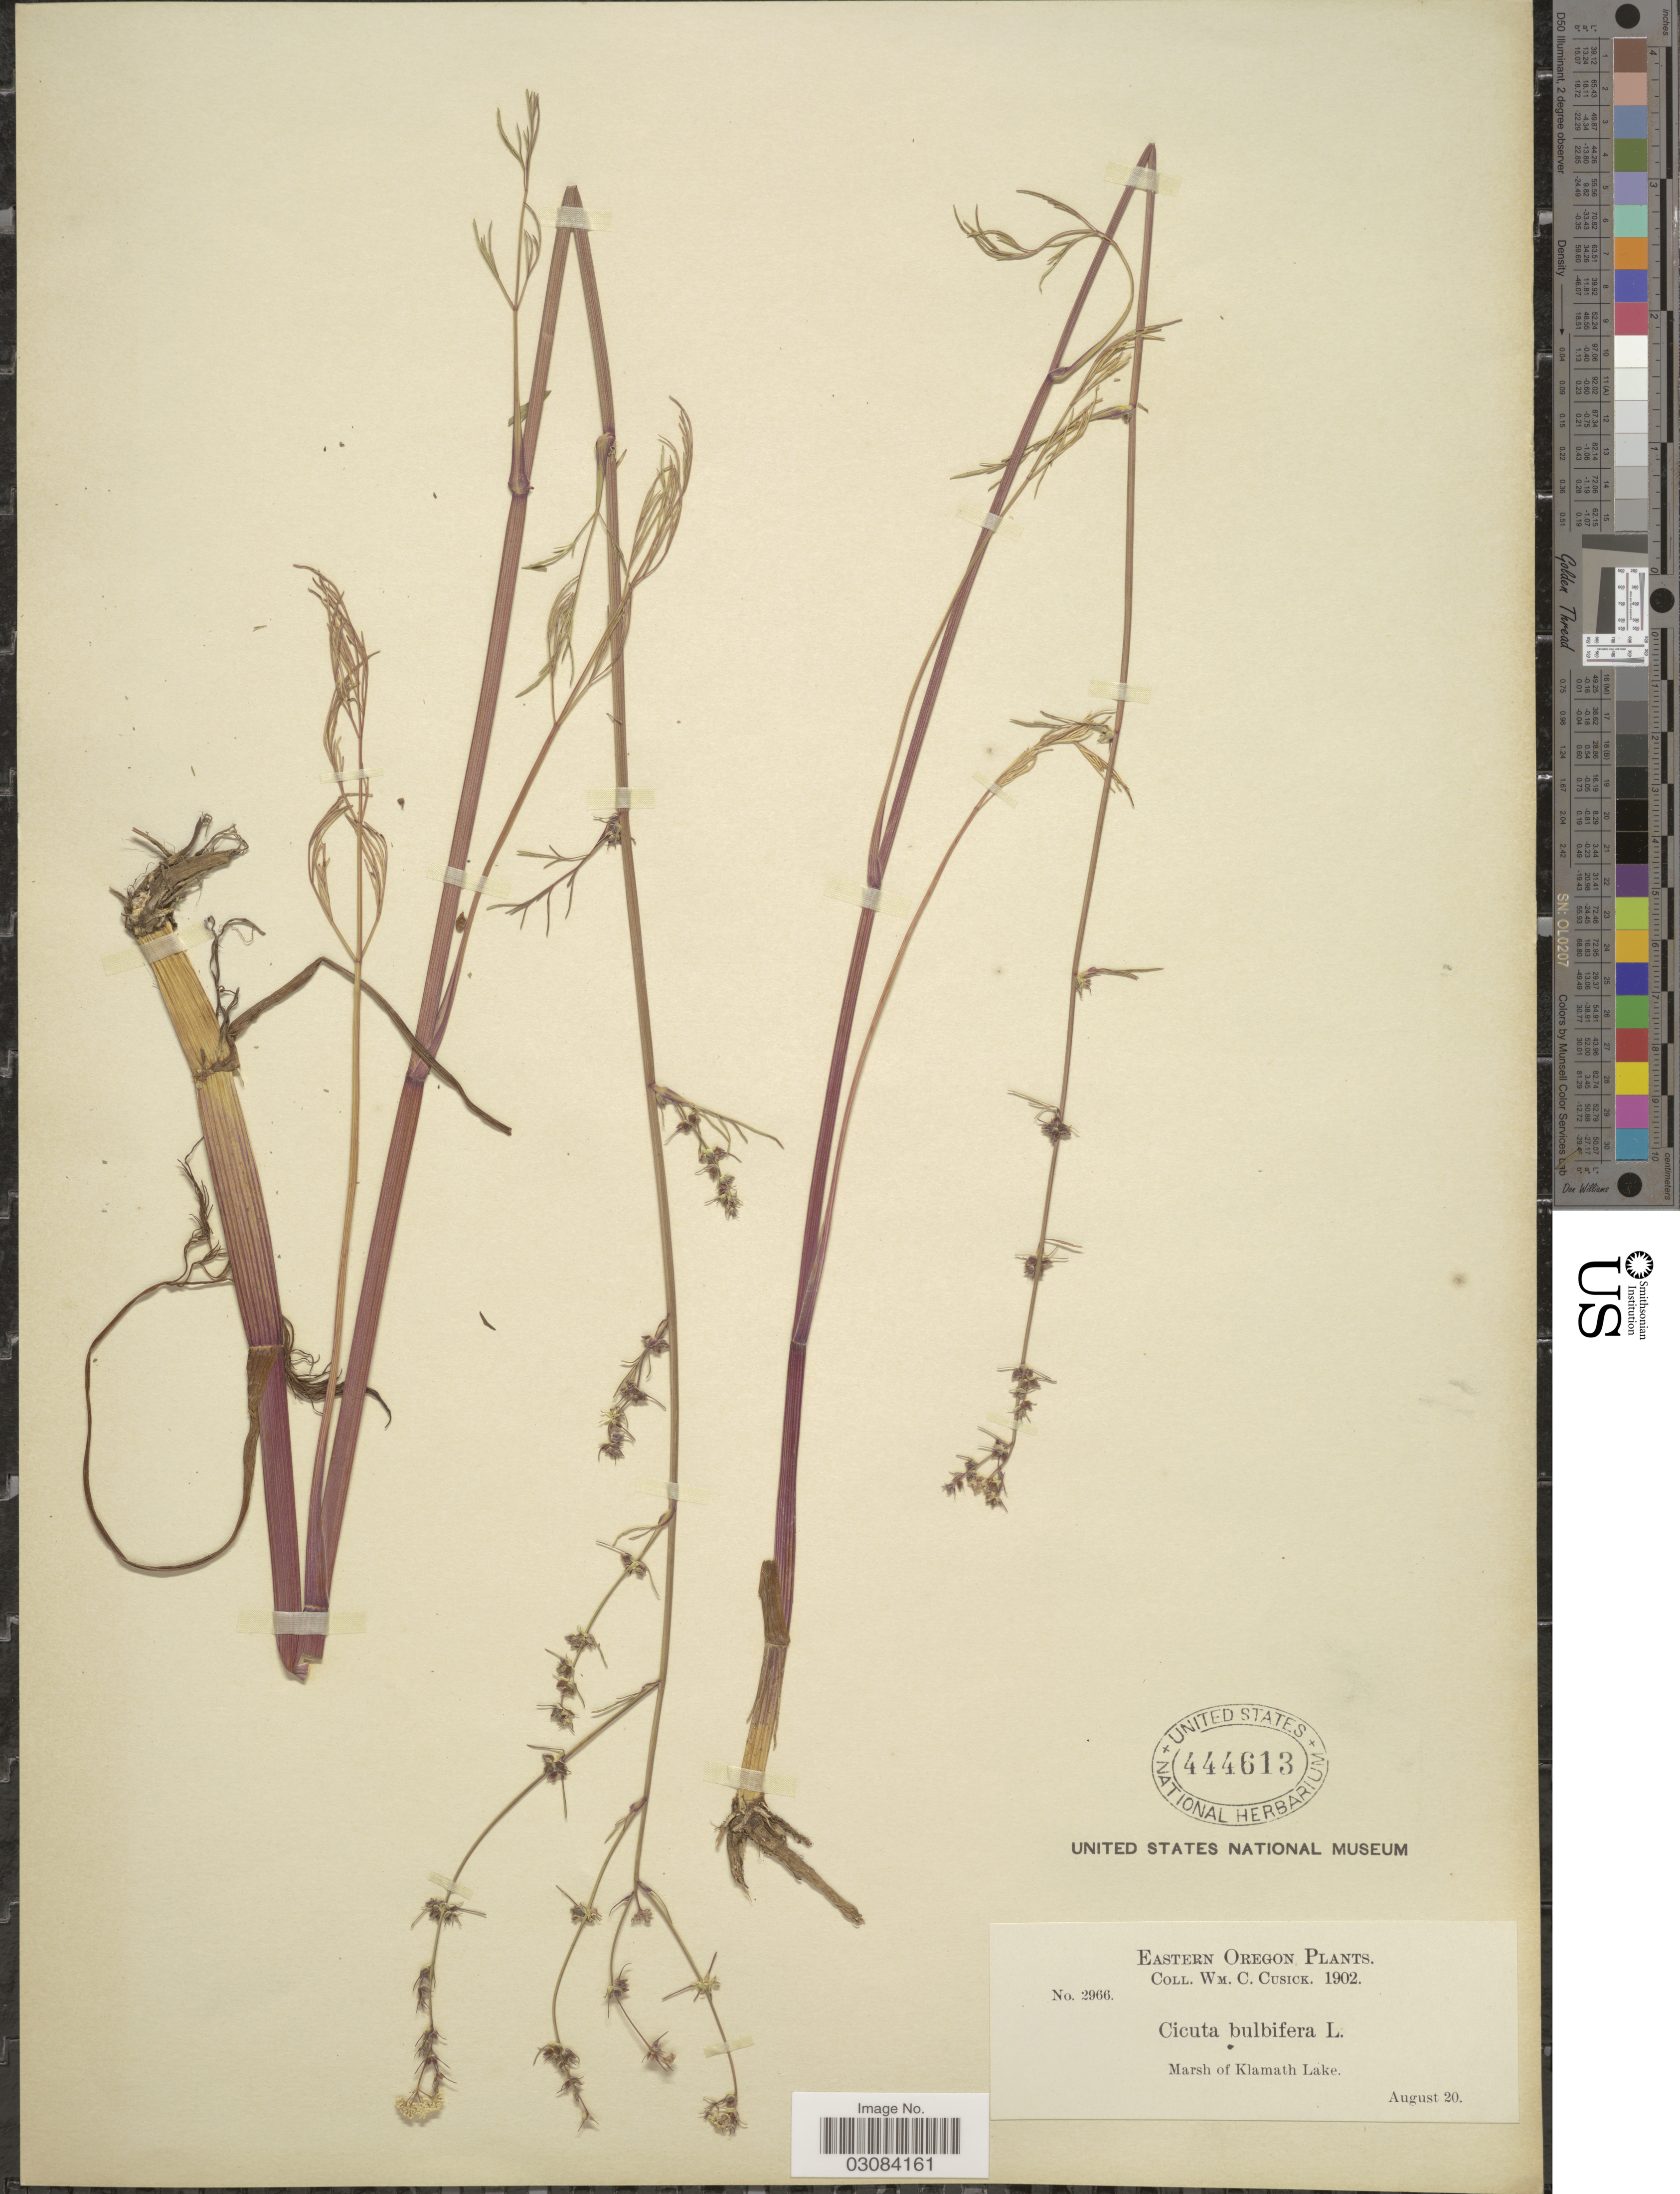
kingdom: Plantae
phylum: Tracheophyta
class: Magnoliopsida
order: Apiales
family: Apiaceae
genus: Cicuta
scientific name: Cicuta bulbifera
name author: L.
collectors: W. C. Cusick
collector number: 2966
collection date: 1902-08-20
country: United States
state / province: Oregon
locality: Eastern Oregon. Marsh of Klamath Lake.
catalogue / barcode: US 444613